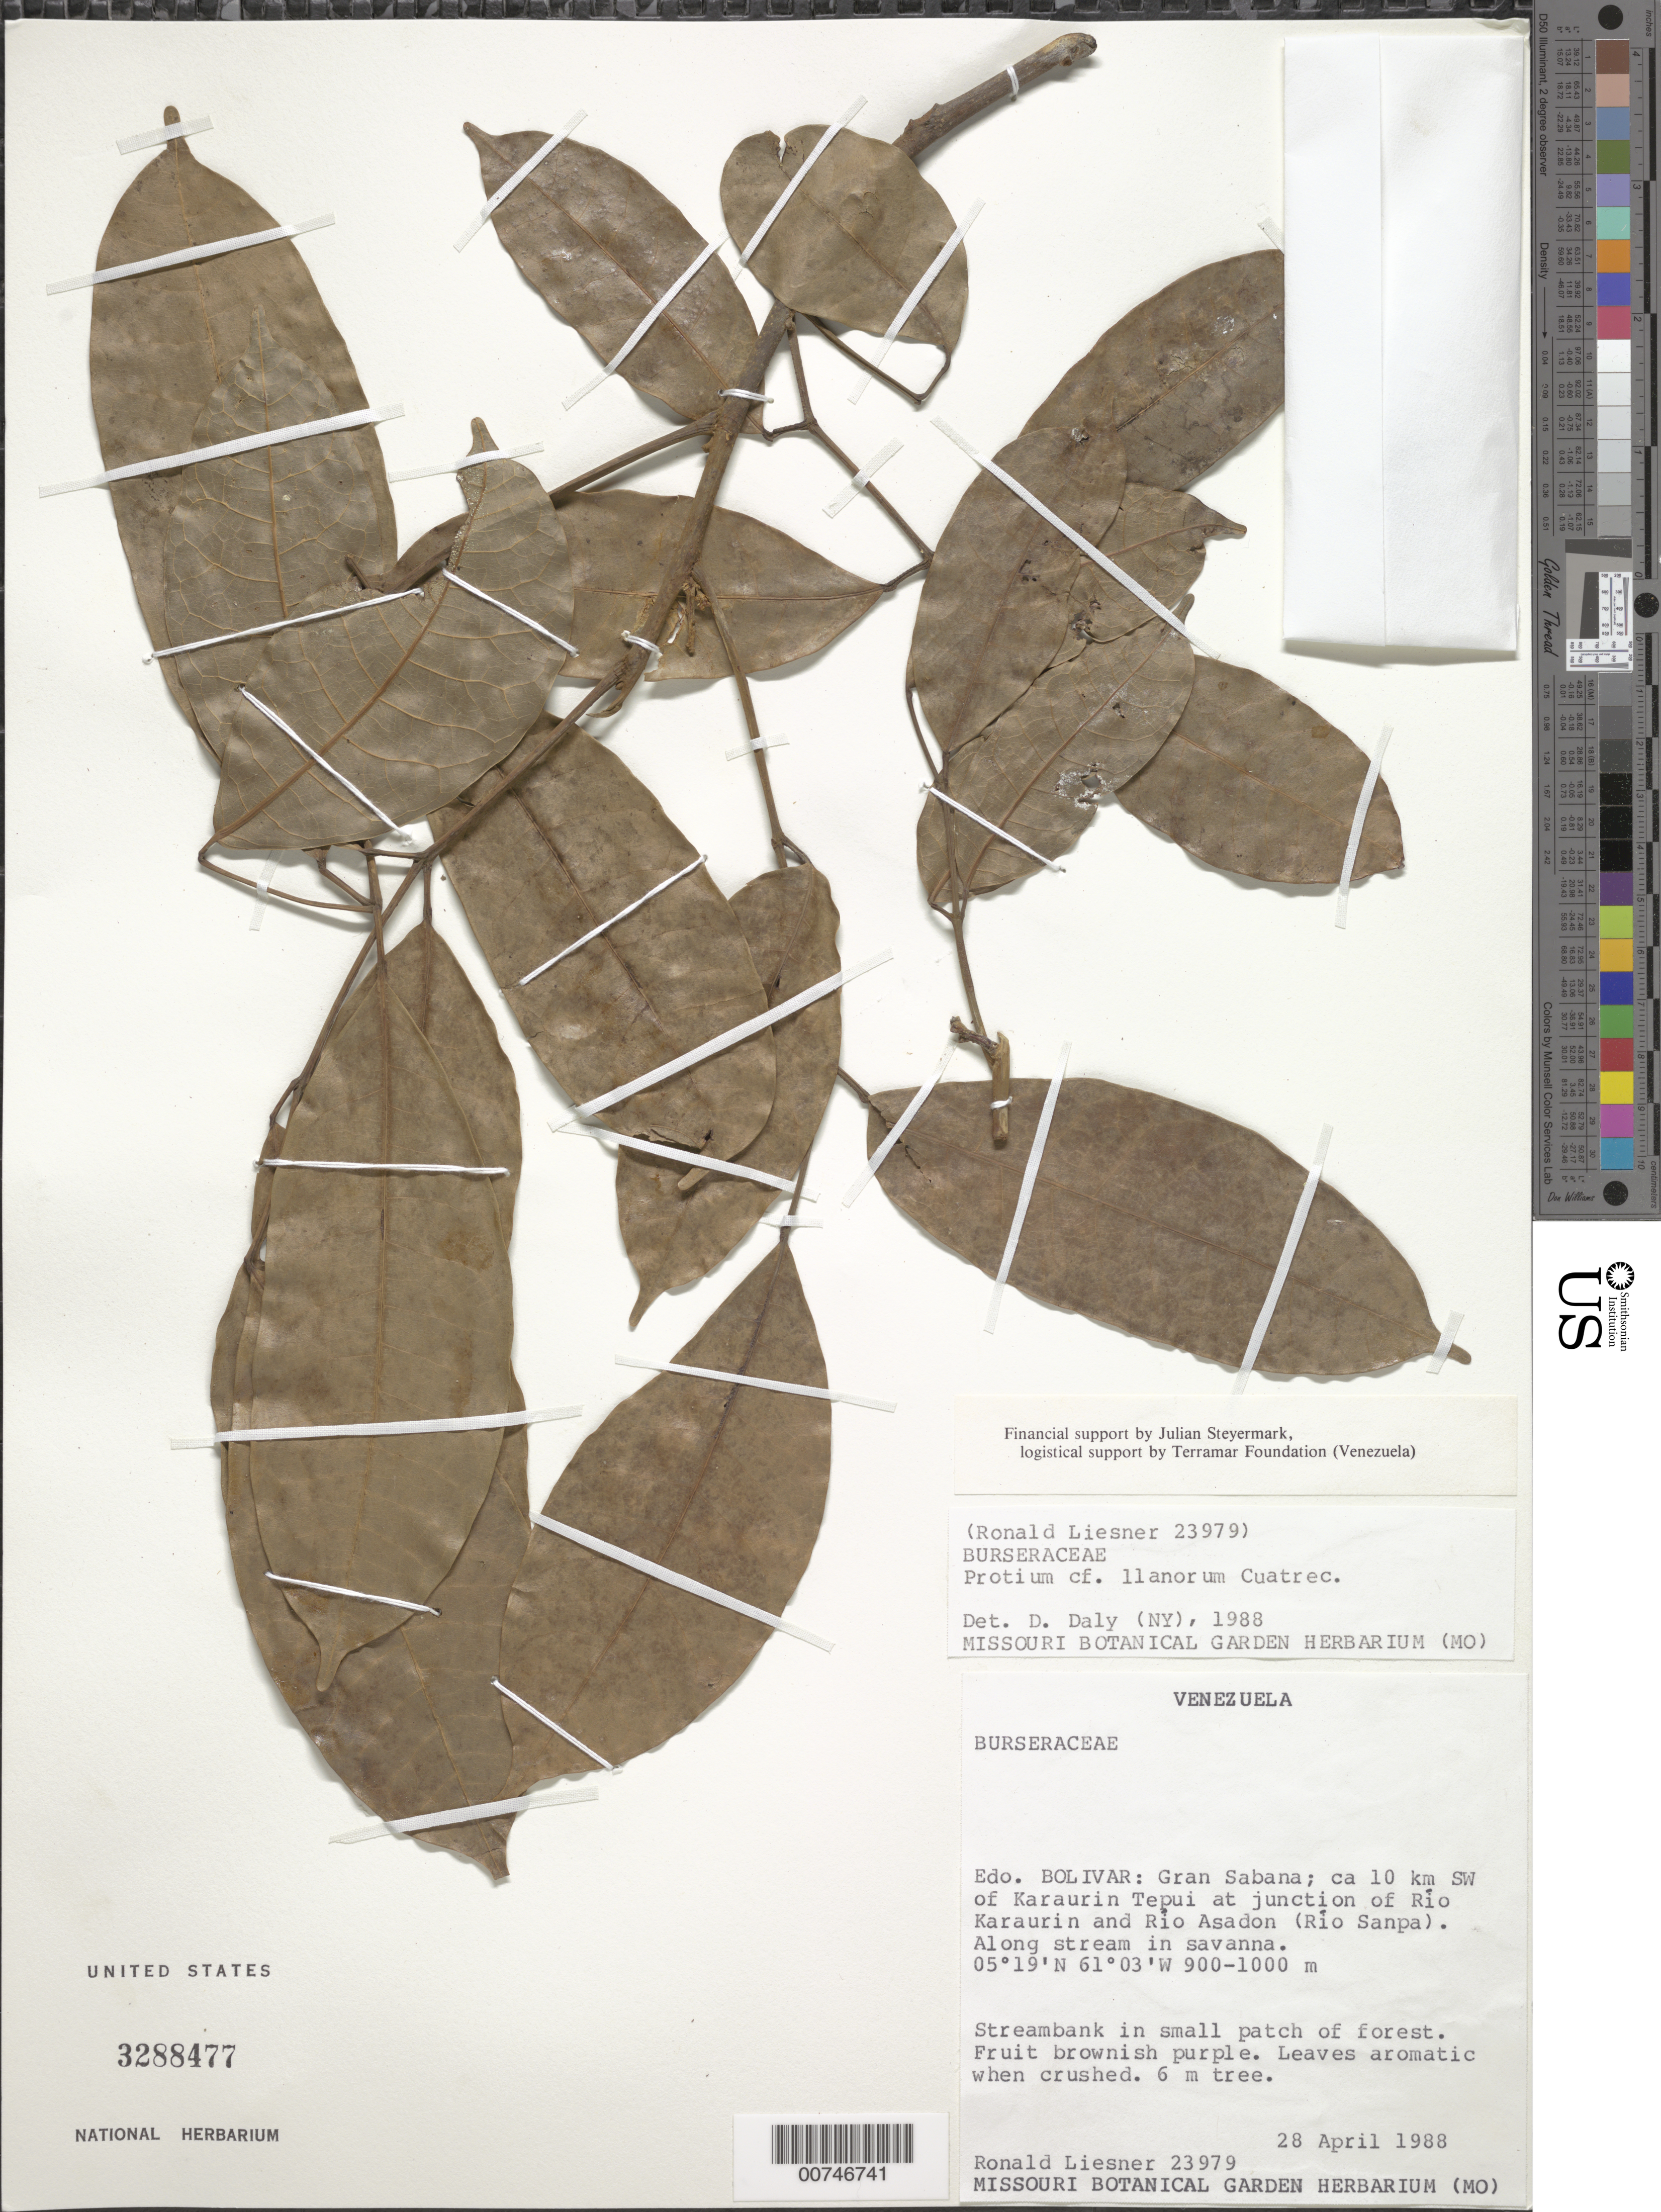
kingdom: Plantae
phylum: Tracheophyta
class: Magnoliopsida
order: Sapindales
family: Burseraceae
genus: Protium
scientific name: Protium llanorum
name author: Cuatrec.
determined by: Daly, D. C.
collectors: R. L. Liesner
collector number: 23979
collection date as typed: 28-Apr-88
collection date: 1988-04-28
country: Venezuela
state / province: Bolívar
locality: Gran Sabana, ca 10 km SW of Karaurin tepuí at junction of Río Karaurin and Río Asadon (Río Sanpa)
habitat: Along stream in savanna, streambank in small patch of forest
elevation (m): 900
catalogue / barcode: US 3288477